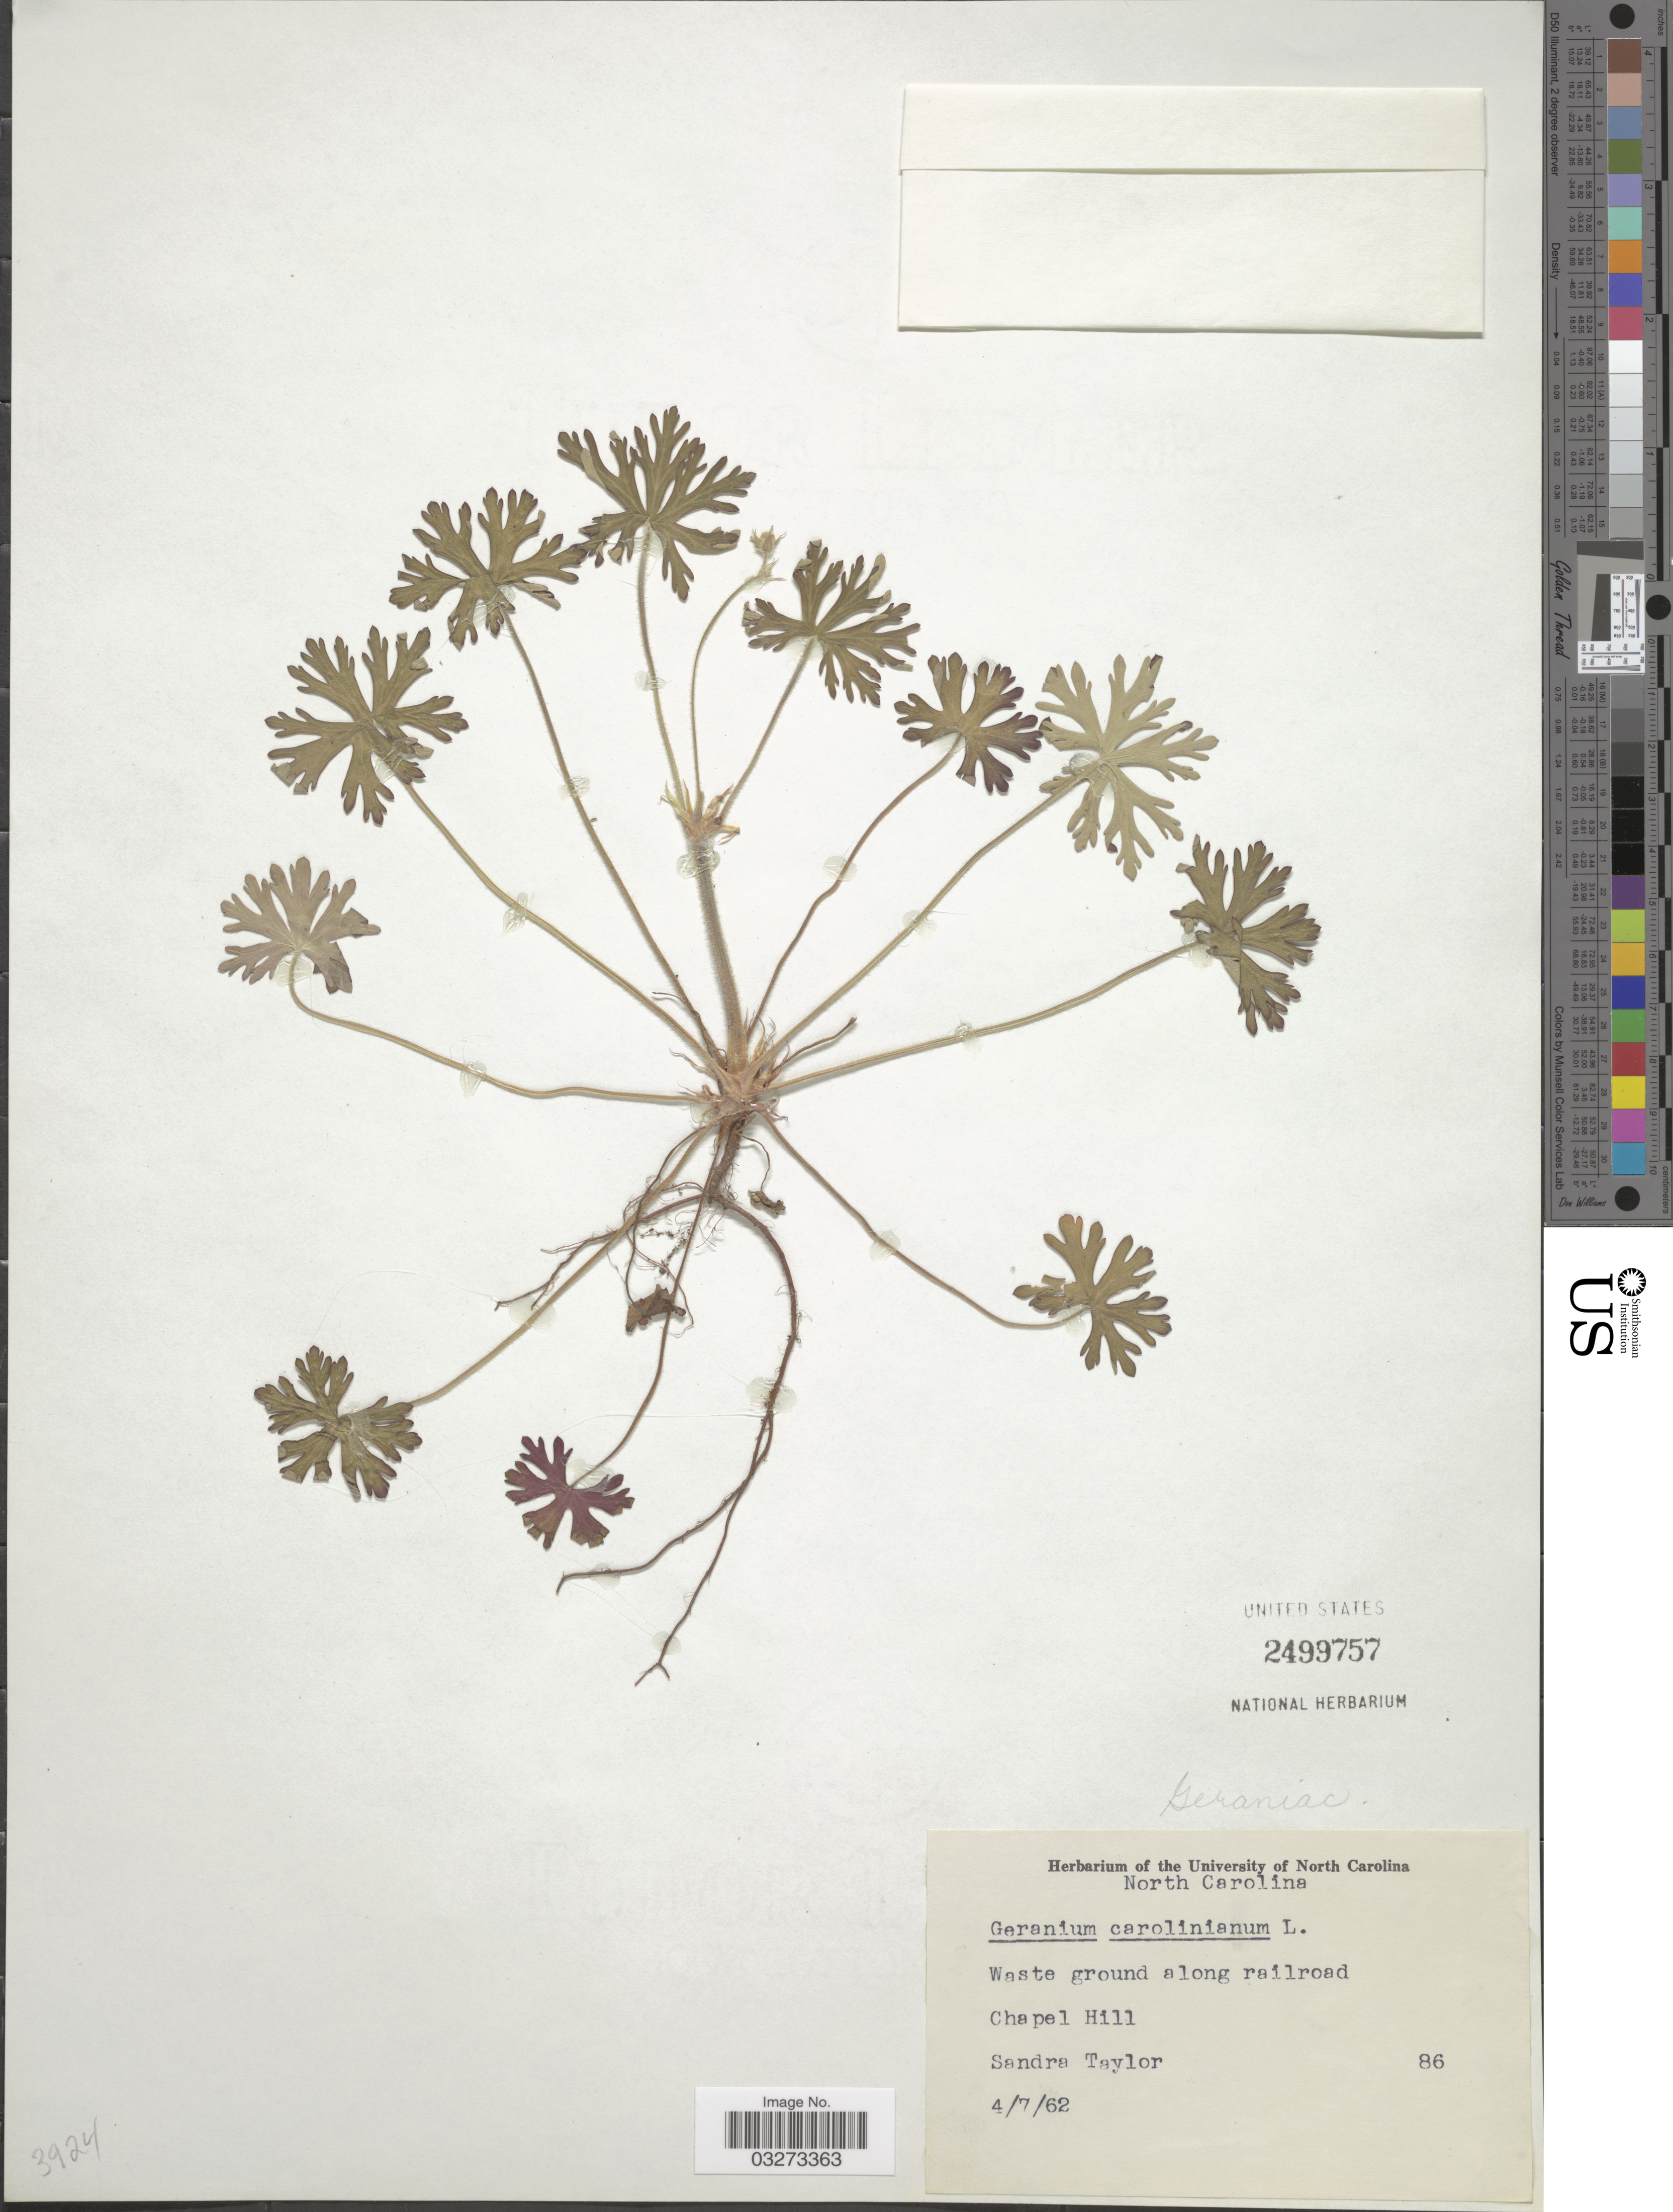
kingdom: Plantae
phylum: Tracheophyta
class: Magnoliopsida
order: Geraniales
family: Geraniaceae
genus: Geranium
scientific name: Geranium carolinianum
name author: L.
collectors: S. Taylor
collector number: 86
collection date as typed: Transcribed d/m/y: 7/4/62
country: United States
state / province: North Carolina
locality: Waste ground along railroad. Chapel Hill.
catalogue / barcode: US 2499757